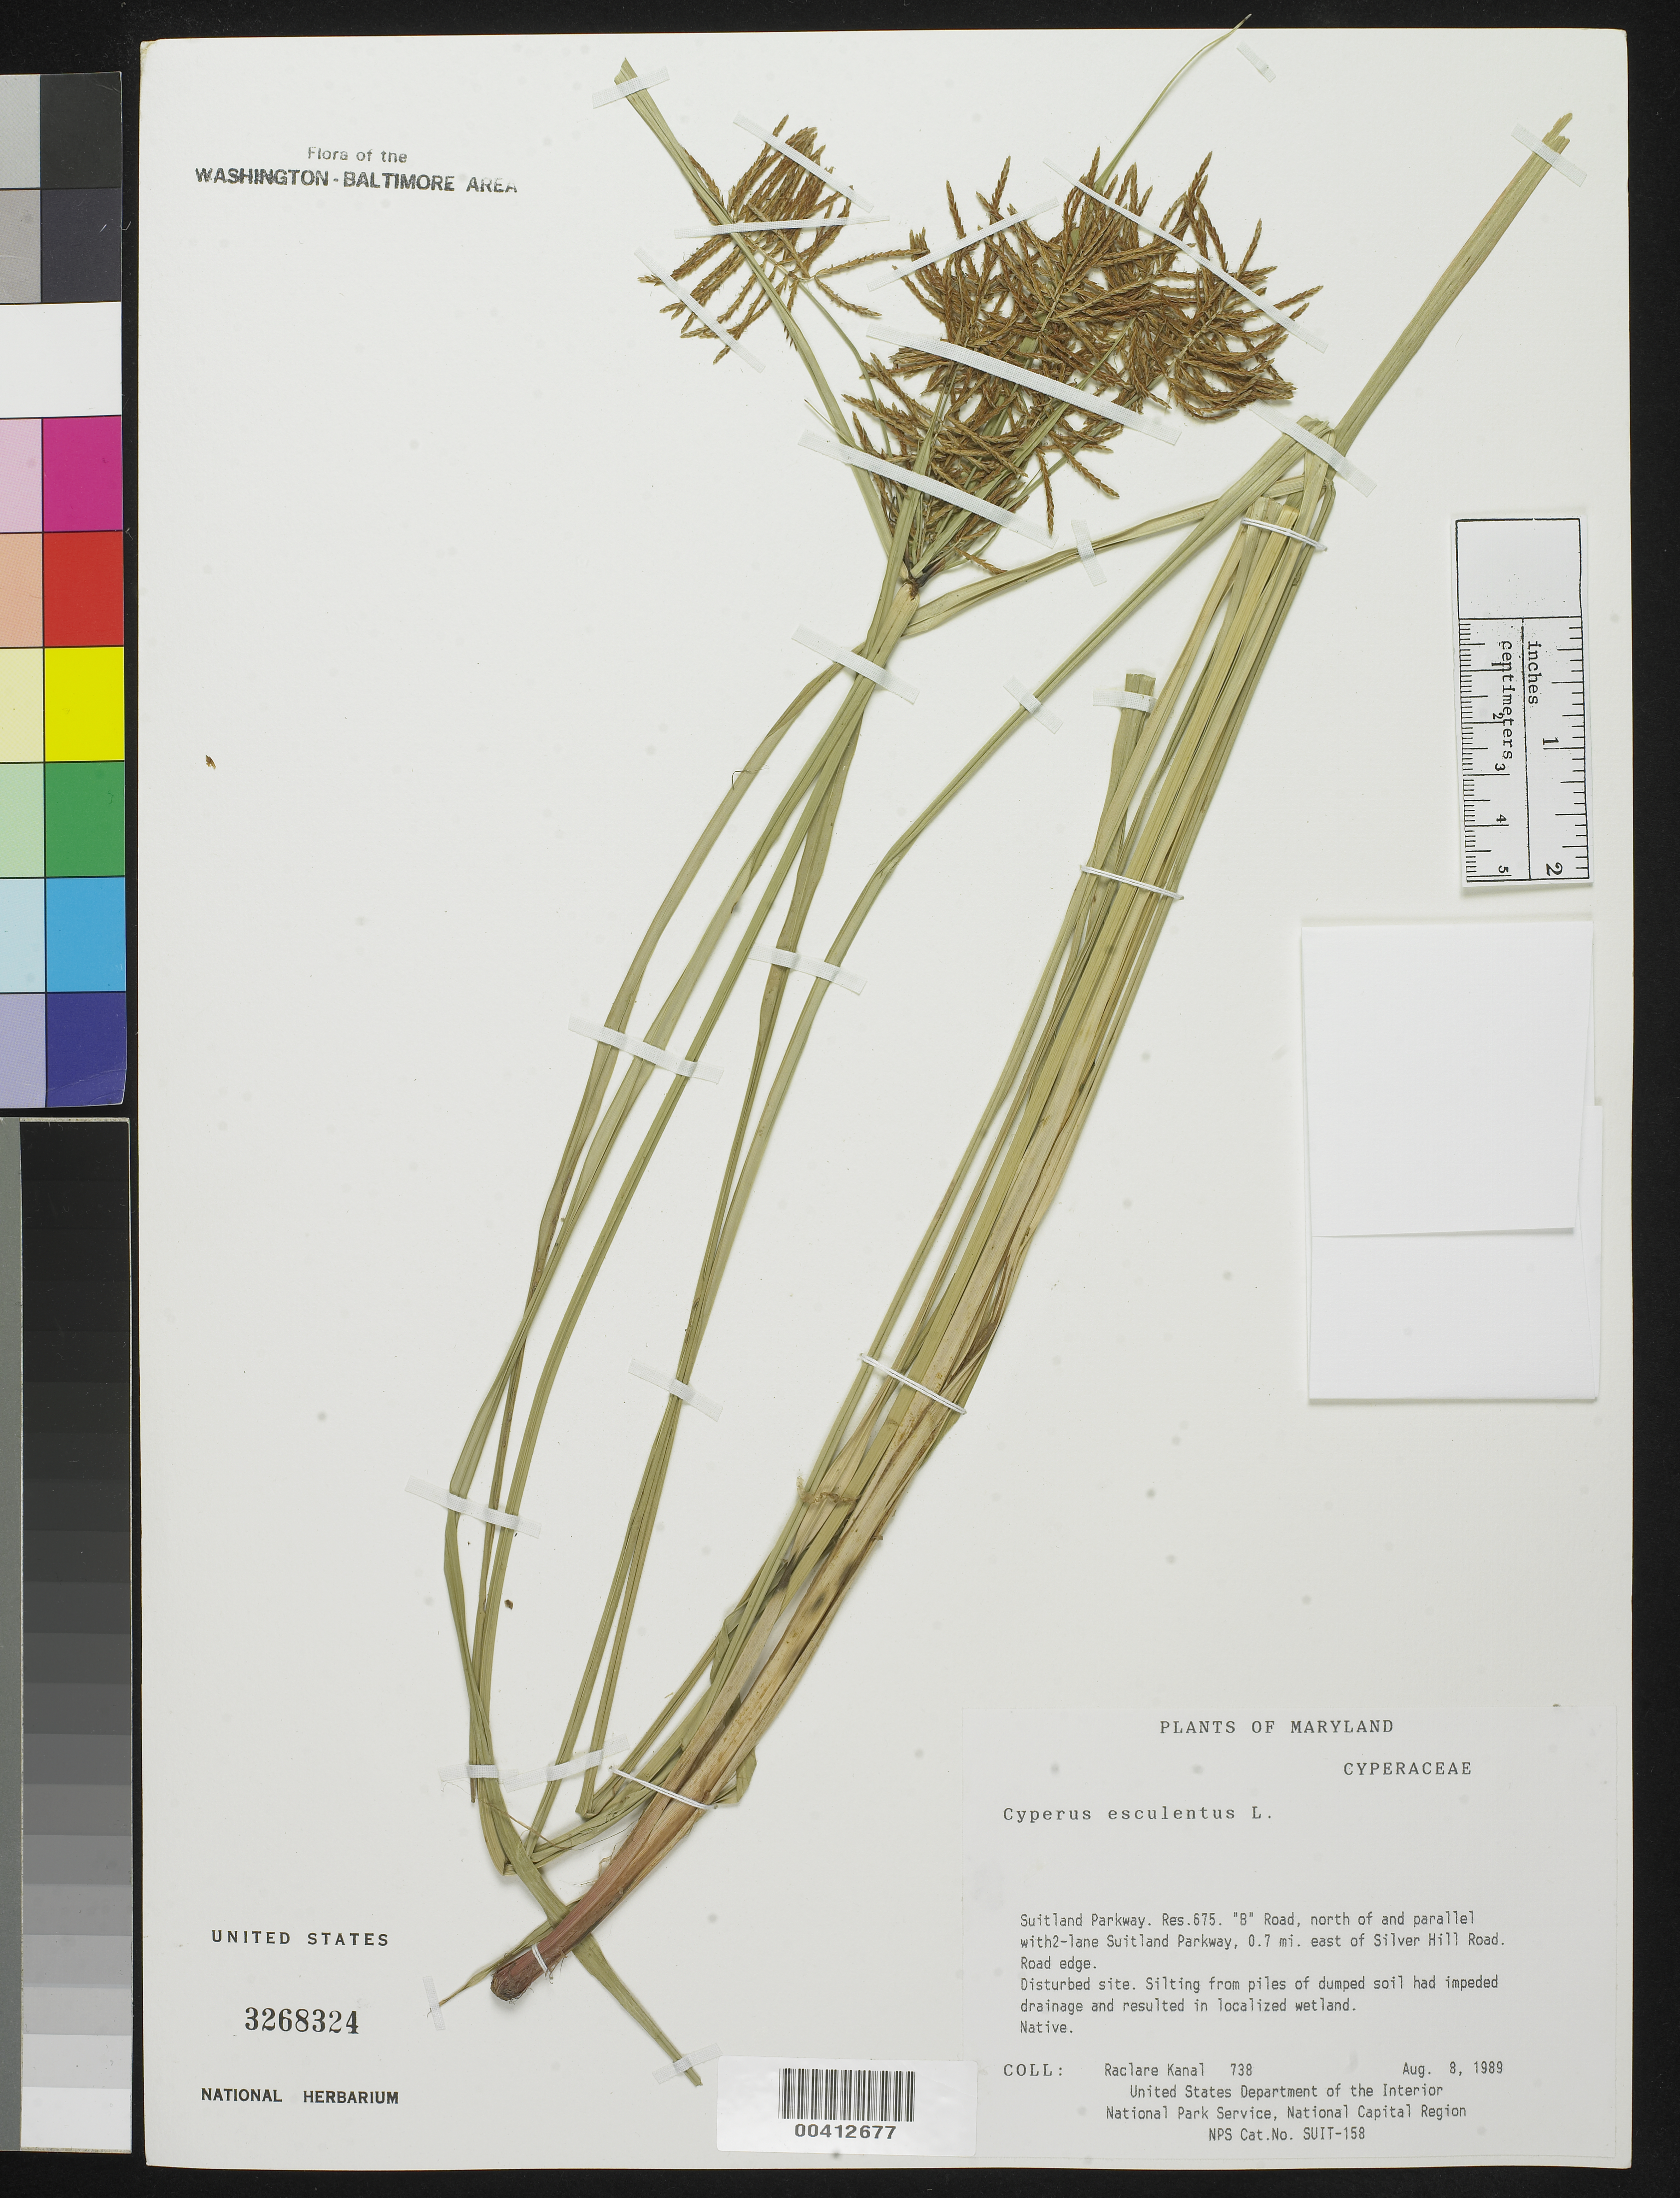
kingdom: Plantae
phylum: Tracheophyta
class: Liliopsida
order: Poales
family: Cyperaceae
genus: Cyperus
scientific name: Cyperus esculentus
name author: L.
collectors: R. Kanal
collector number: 738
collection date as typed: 08 Aug 1989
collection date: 1989-08-08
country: United States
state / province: Maryland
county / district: Prince George's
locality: Suitland Parkway, Res 675, "b" Road, N parallel Suitland Parkway, E of Silver Hill Rd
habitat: Road edge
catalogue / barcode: US 3268324